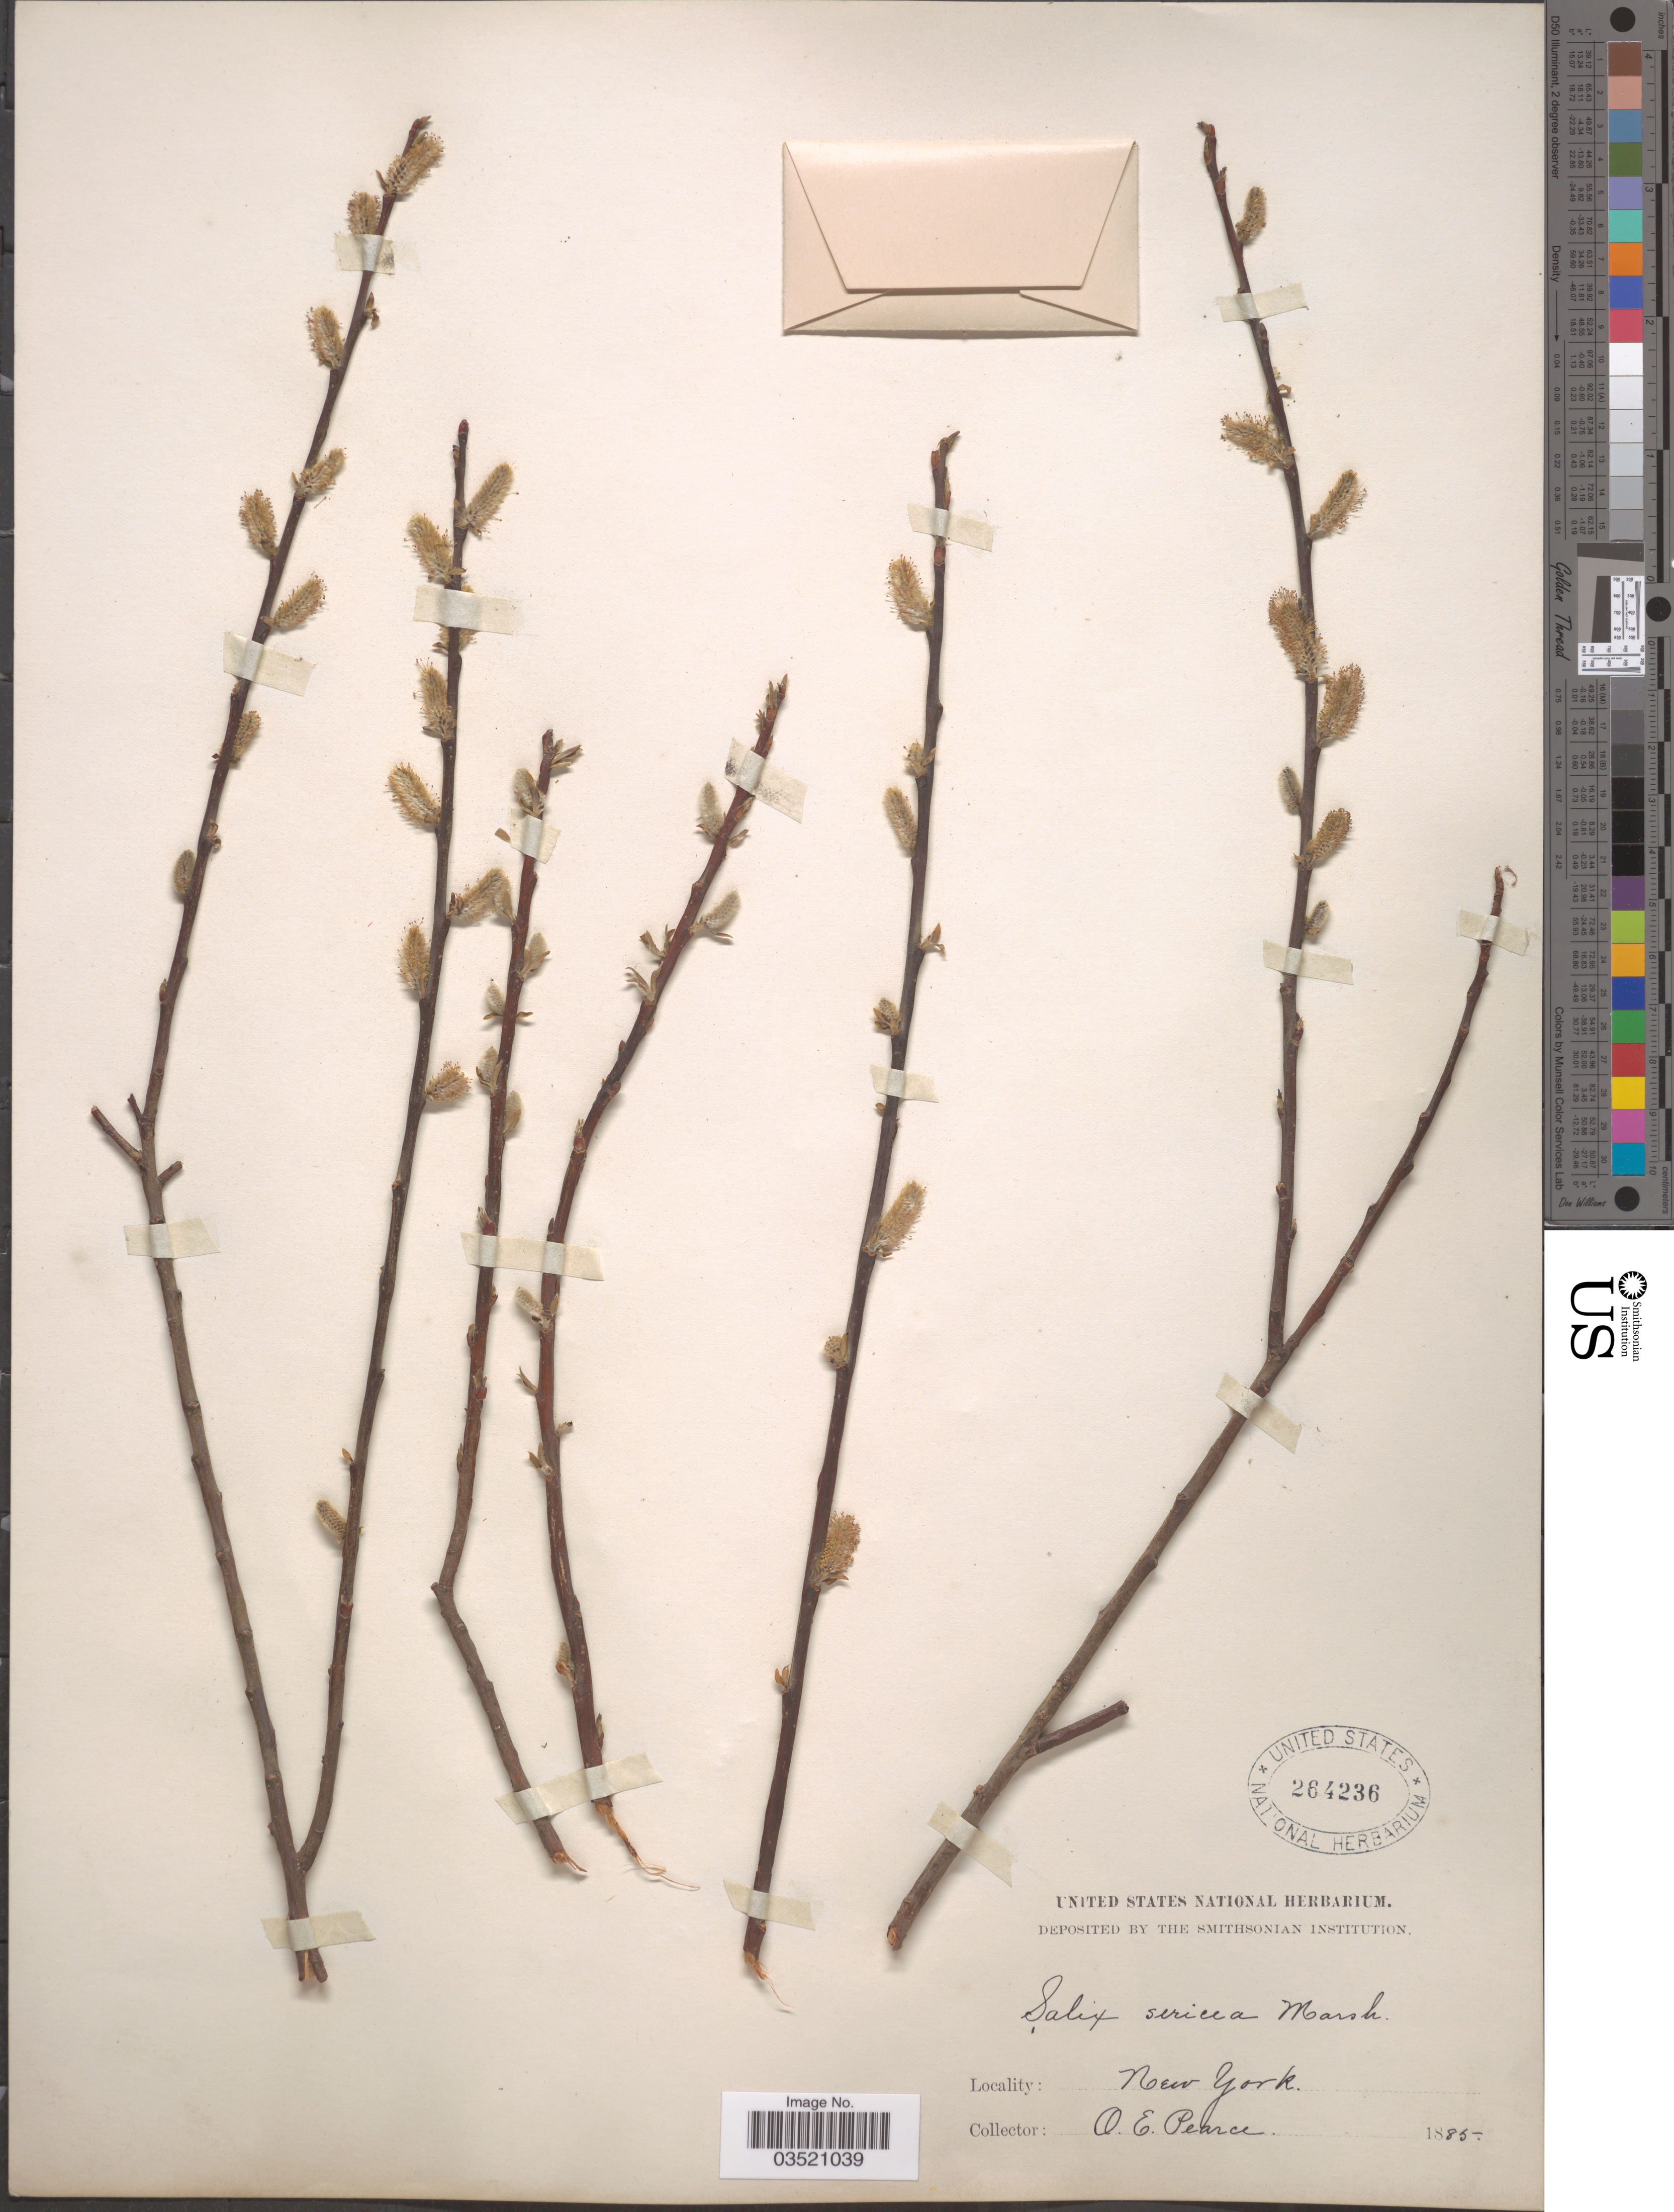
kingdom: Plantae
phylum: Tracheophyta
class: Magnoliopsida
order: Malpighiales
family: Salicaceae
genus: Salix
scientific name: Salix sericea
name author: Marshall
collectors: O. E. Pearce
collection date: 1885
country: United States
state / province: New York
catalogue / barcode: US 264236